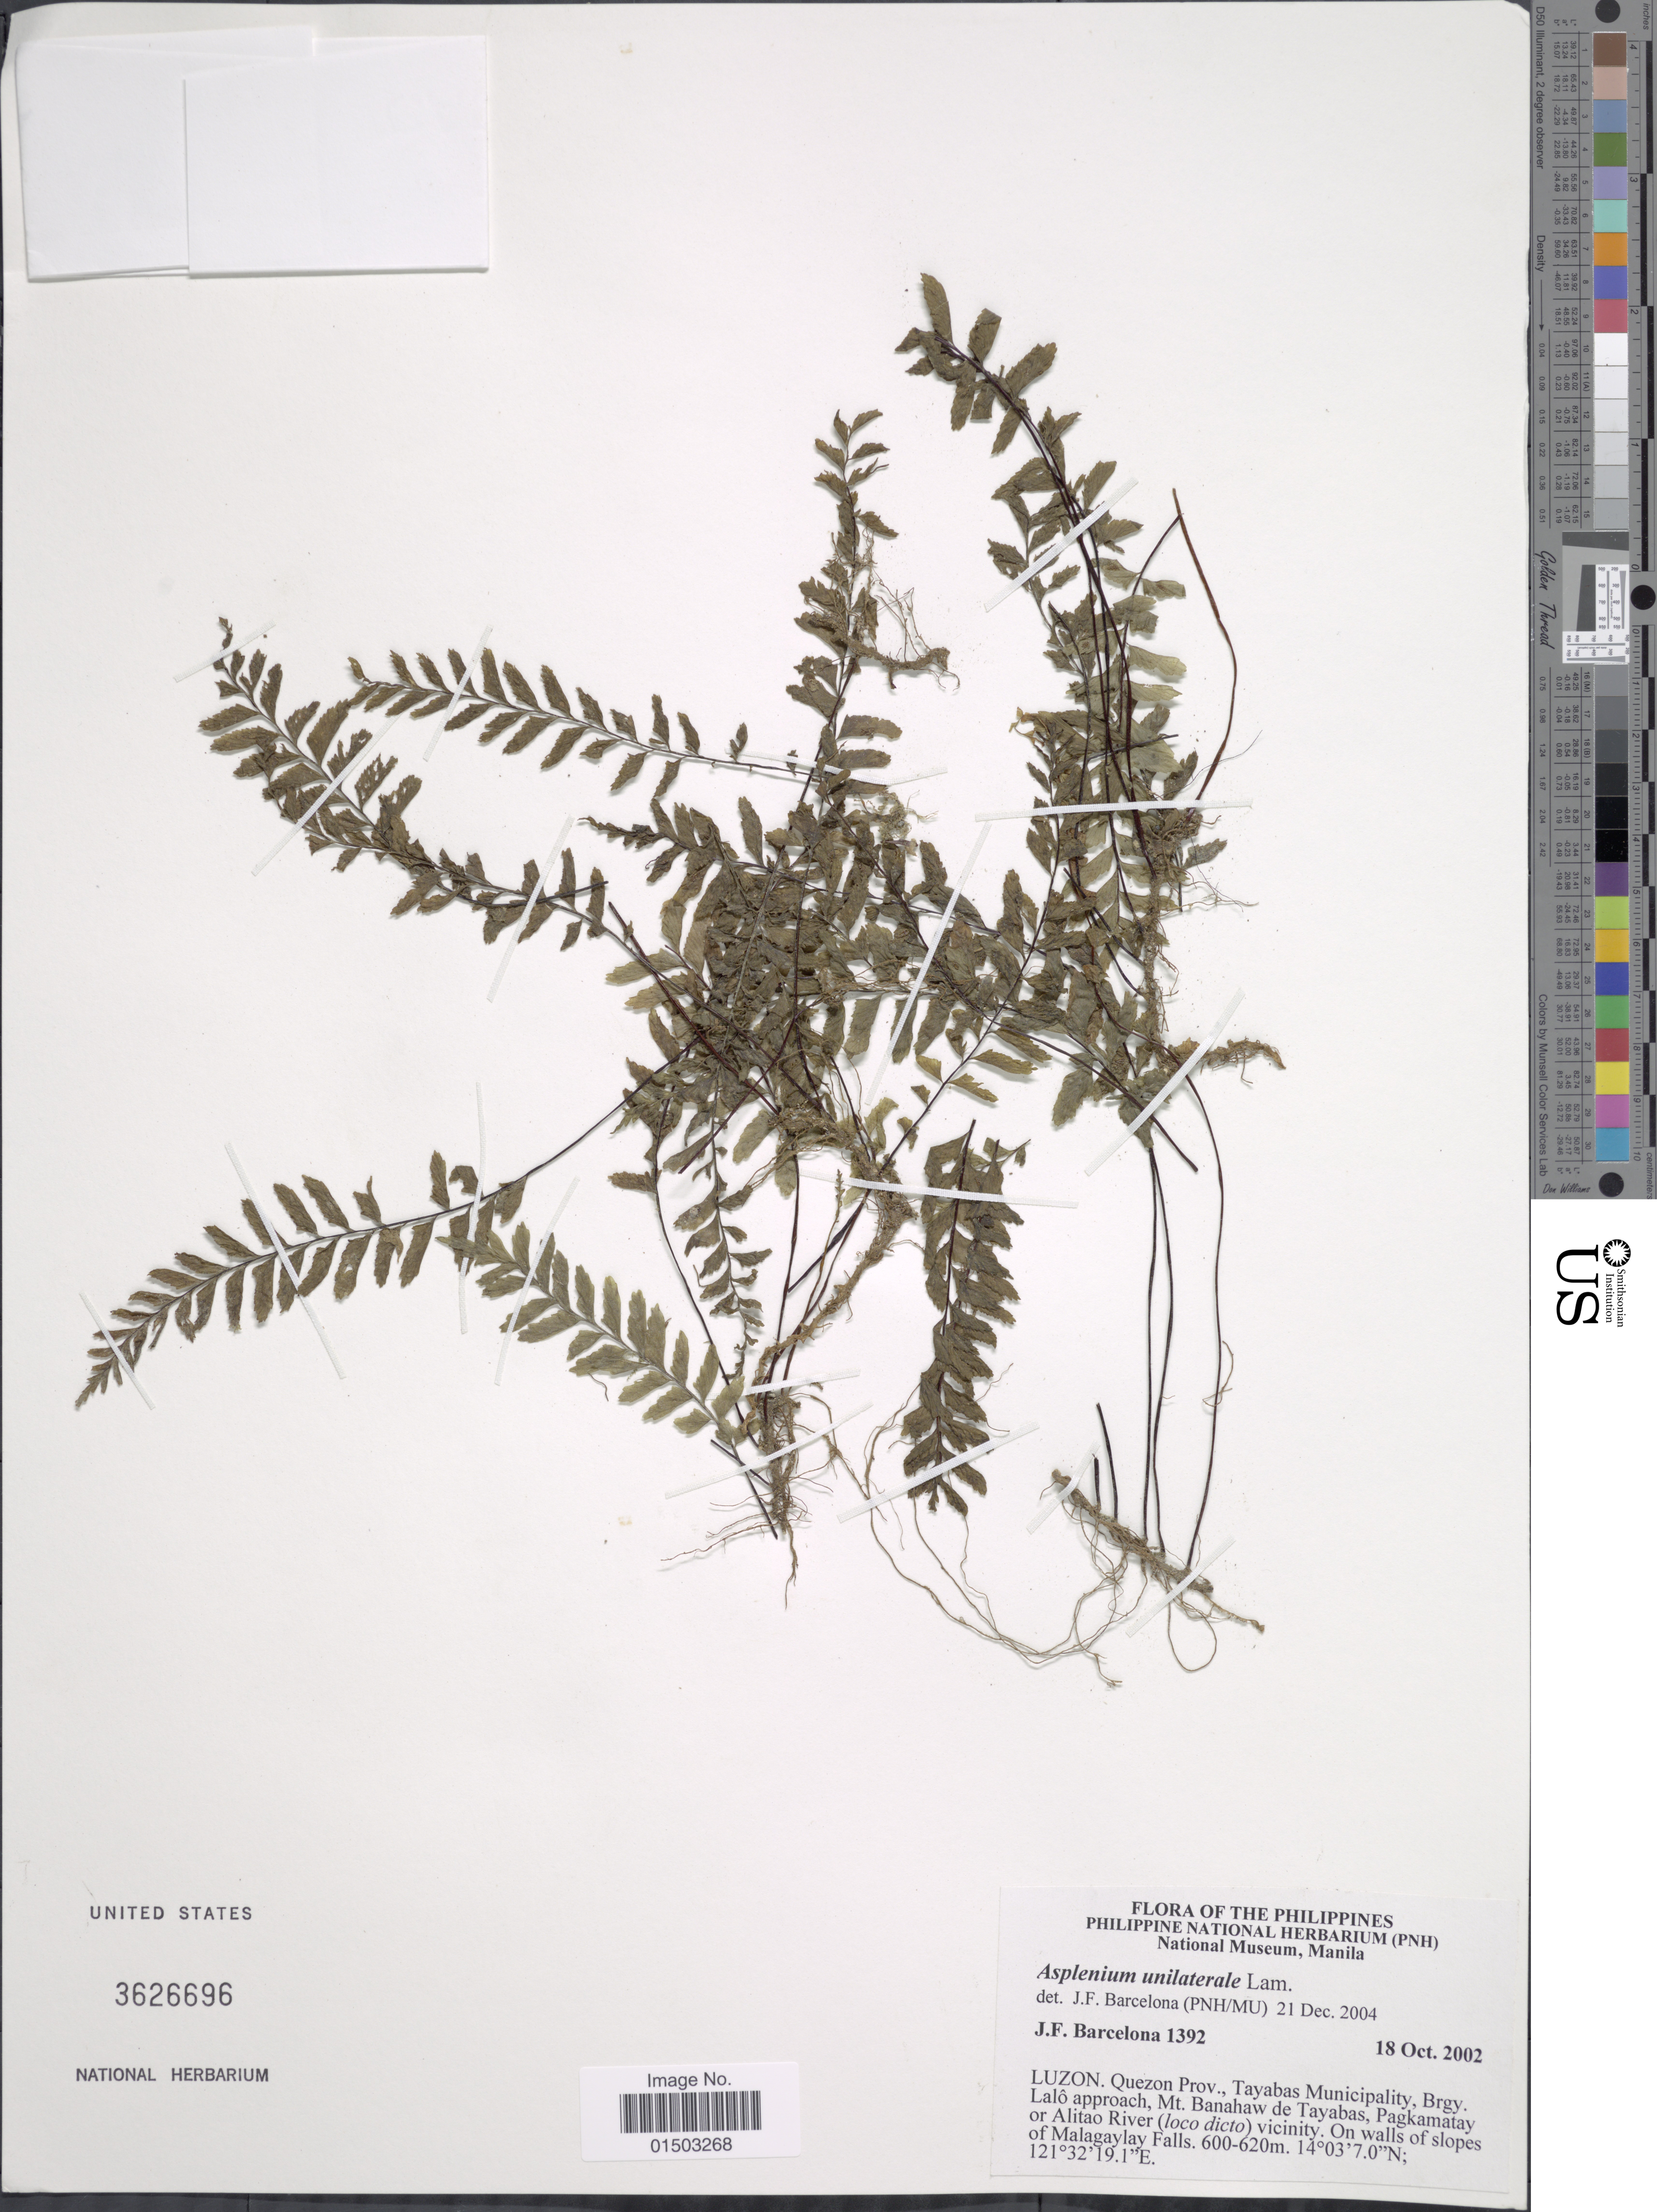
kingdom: Plantae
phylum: Tracheophyta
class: Polypodiopsida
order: Polypodiales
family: Aspleniaceae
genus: Hymenasplenium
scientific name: Hymenasplenium unilaterale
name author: (Lam.) Hayata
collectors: J. F. Barcelona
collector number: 1392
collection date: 2002-10-18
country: Philippines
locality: Philippines, Luzon, Quezon Prov., Tayabas Municipality, Brgy. Lalo approach , Mt. Banahaw de Tayabas, Pagkamatay or Alitao River (loco dicto) vicinity.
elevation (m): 600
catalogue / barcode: US 3626696